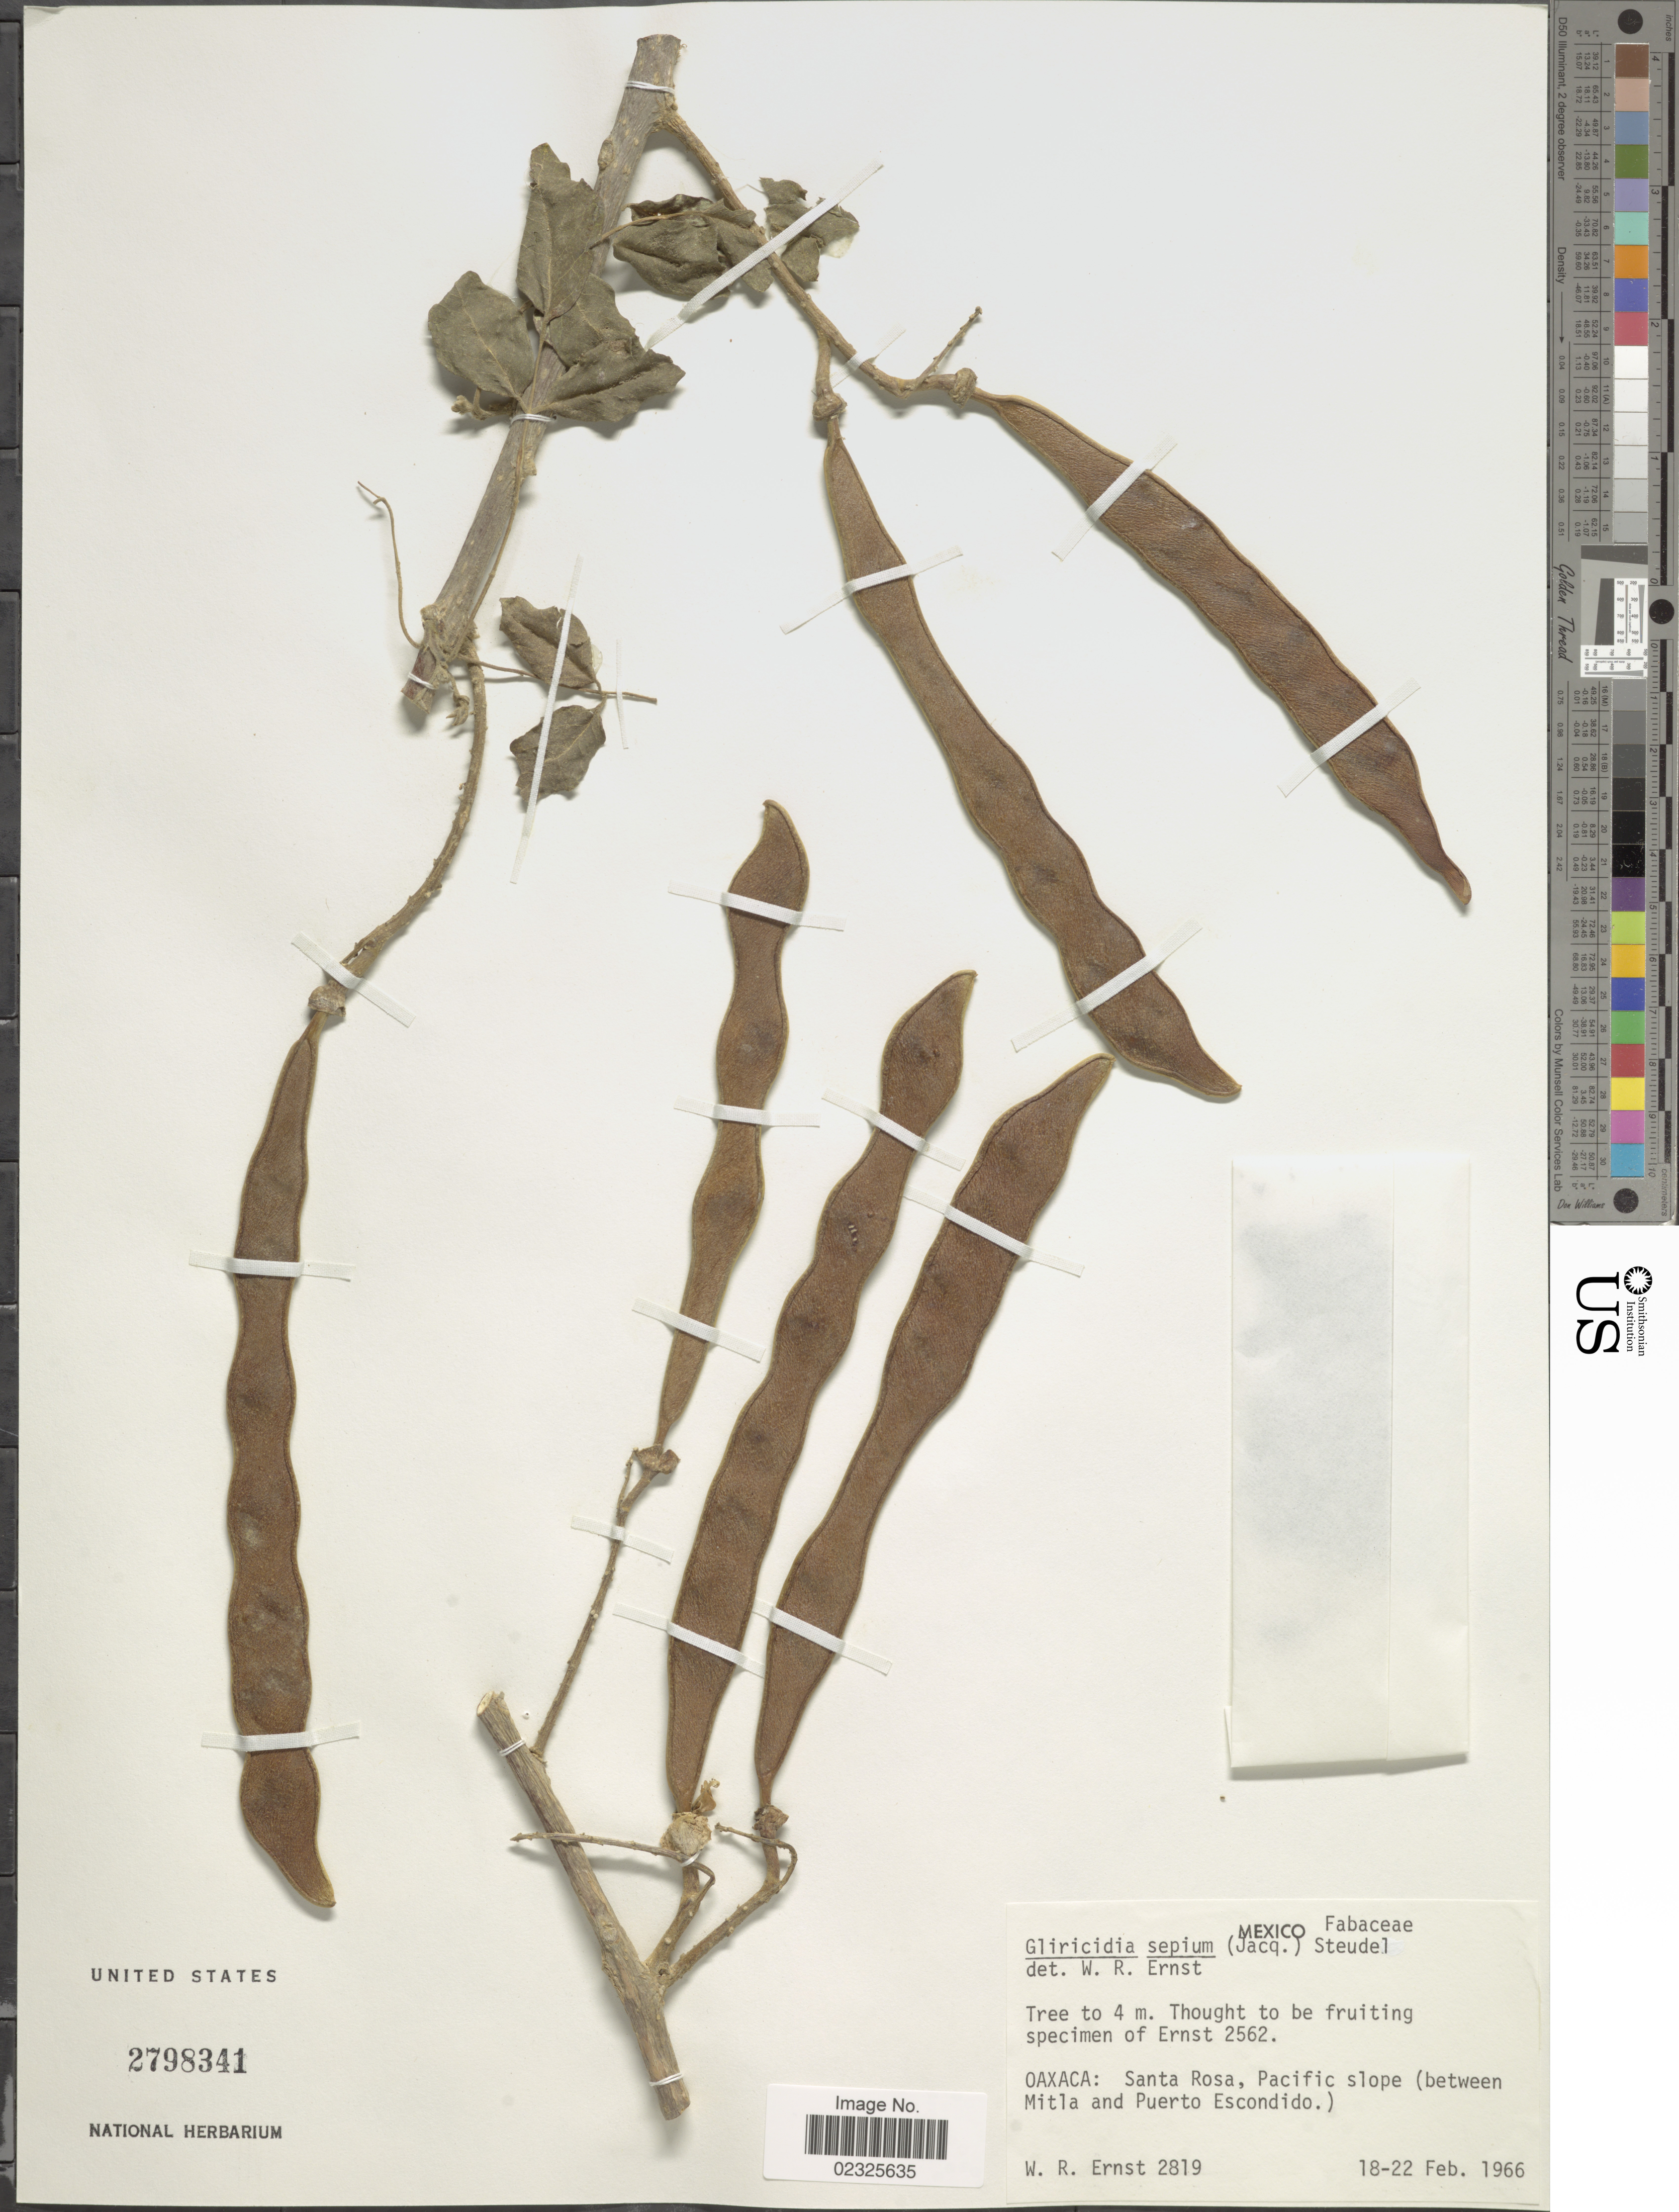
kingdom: Plantae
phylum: Tracheophyta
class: Magnoliopsida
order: Fabales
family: Fabaceae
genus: Gliricidia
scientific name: Gliricidia sepium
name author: (Jacq.) Kunth ex Walp.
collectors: W. R. Ernst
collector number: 2819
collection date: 1966-02-18/1966-02-22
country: Mexico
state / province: Oaxaca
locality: Santa Rosa, Pacific slope ( between Mitla and Puerto Escondido)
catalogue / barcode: US 2798341